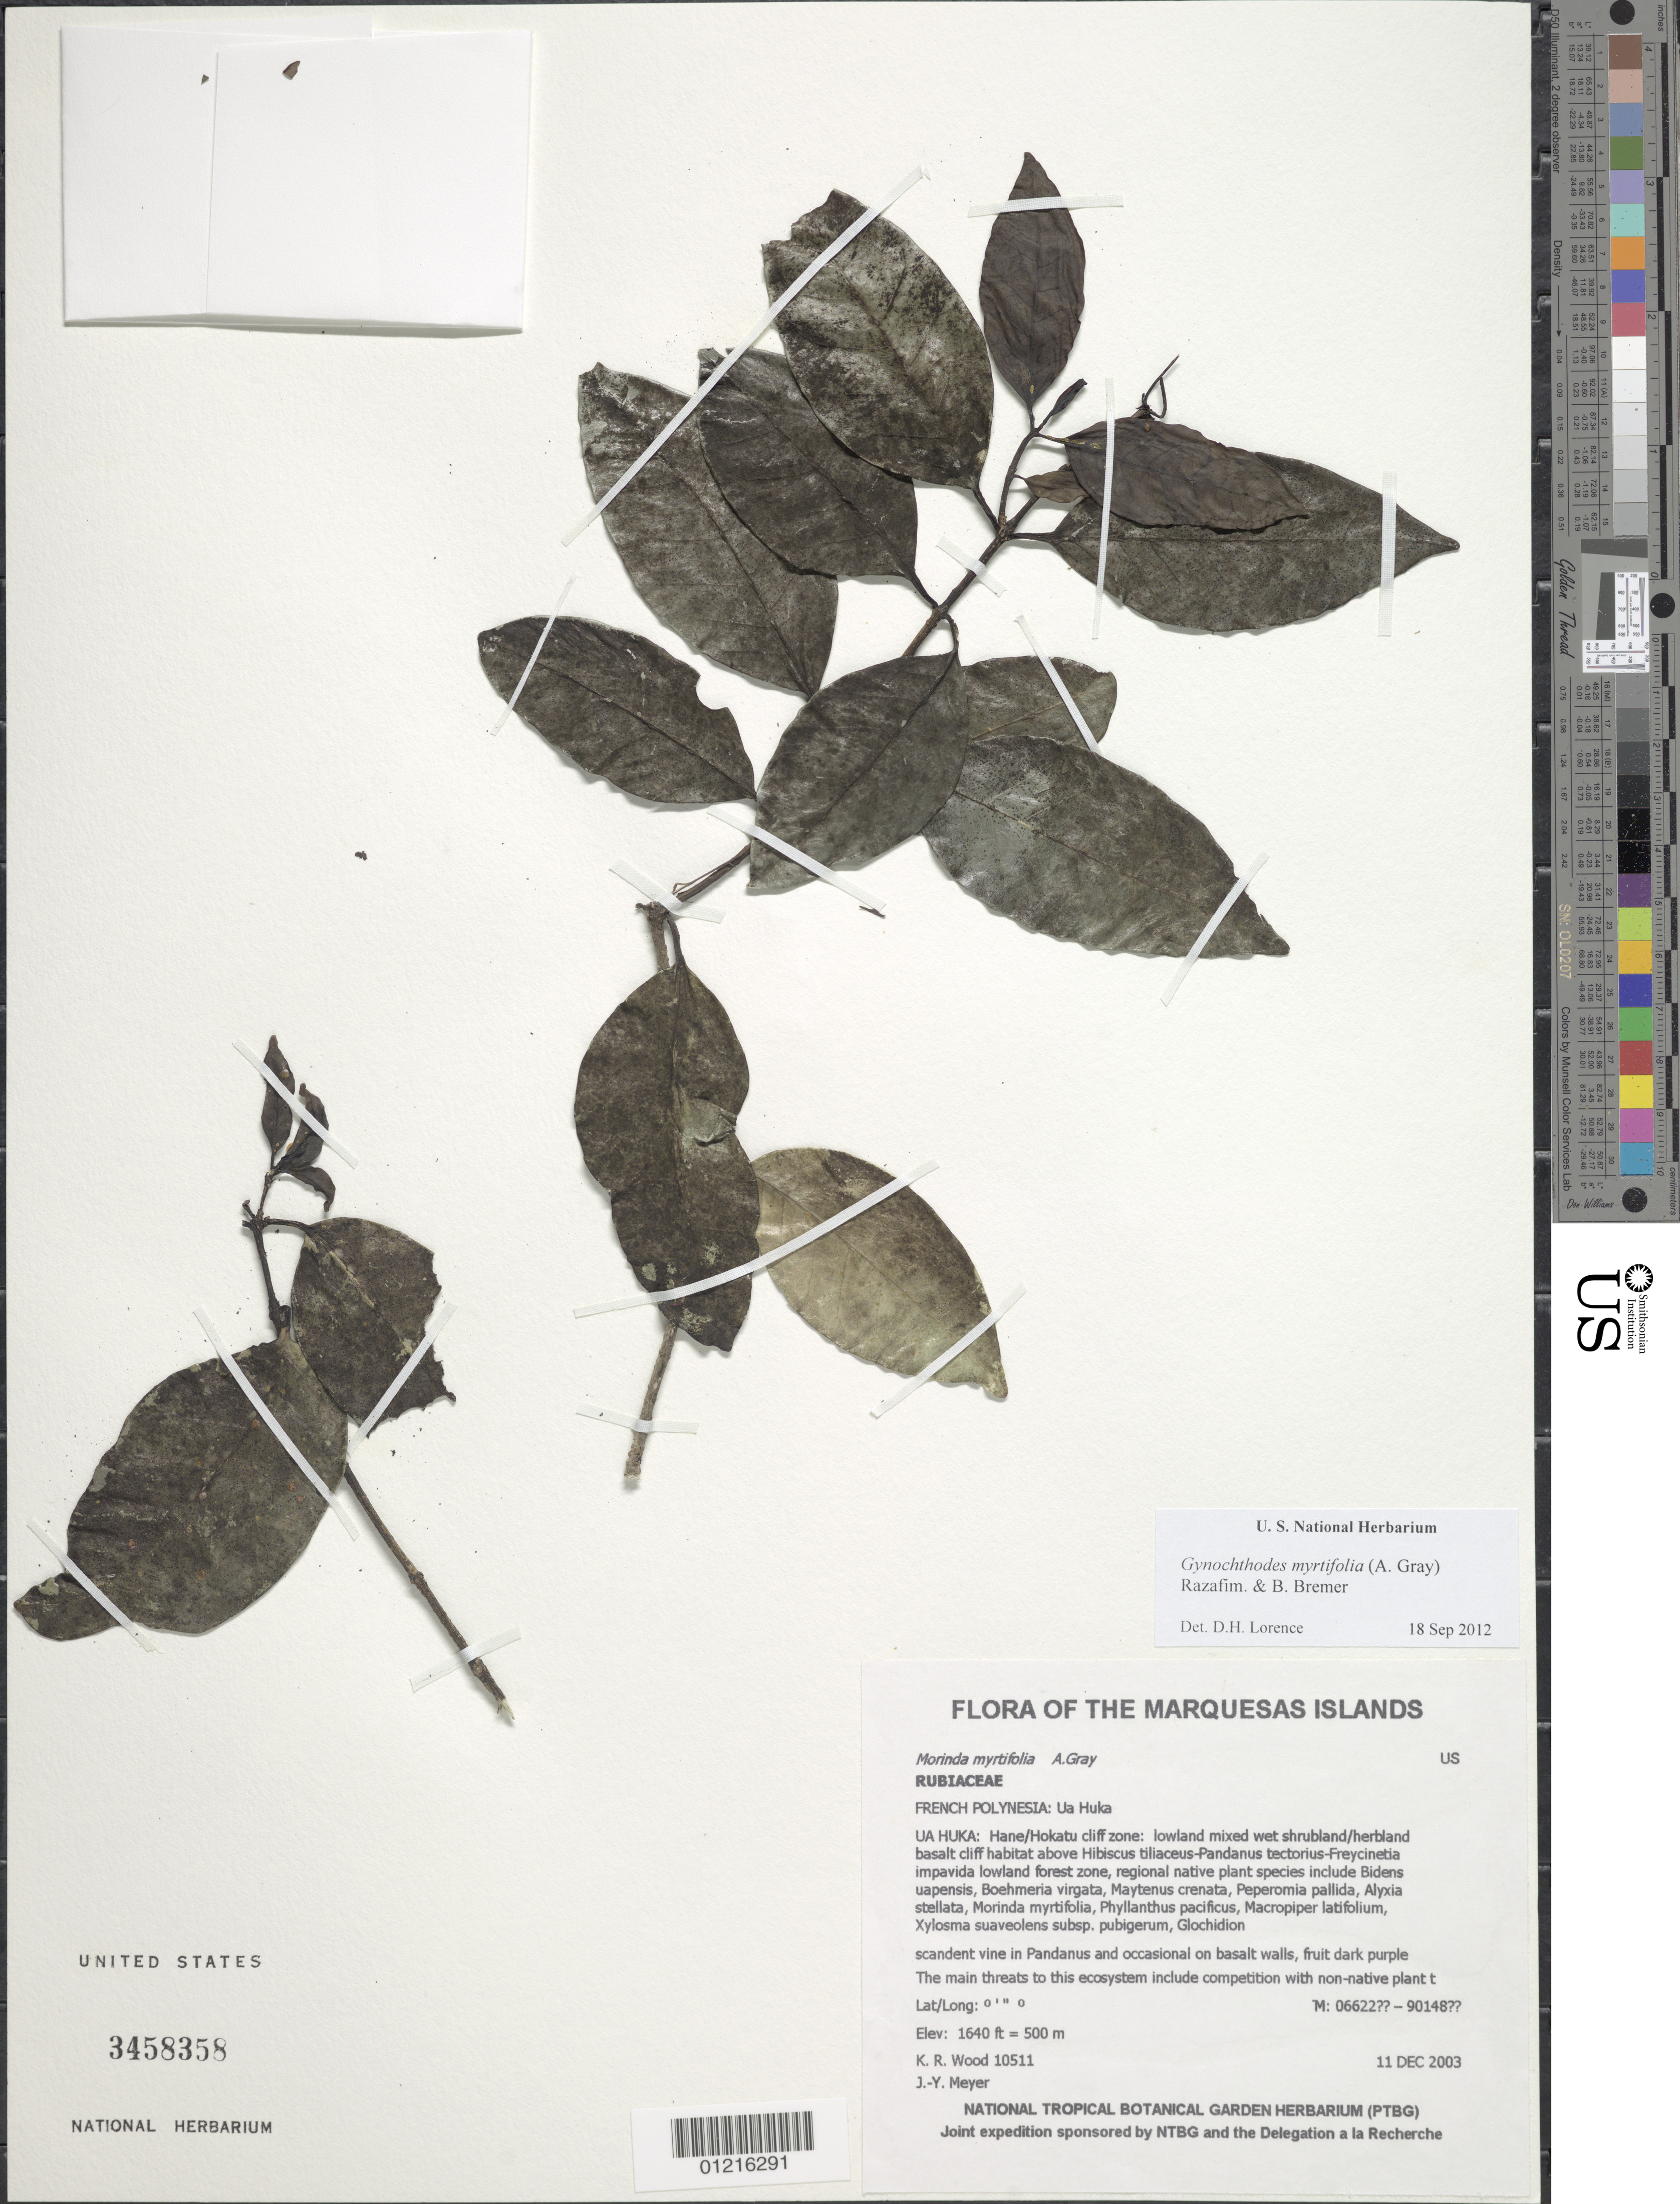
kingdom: Plantae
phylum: Tracheophyta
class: Magnoliopsida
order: Gentianales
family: Rubiaceae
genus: Gynochthodes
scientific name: Gynochthodes myrtifolia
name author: (A. Gray) Razafim. & B. Bremer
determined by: Lorence, David H., (PTBG), National Tropical Botanical Garden (UNITED STATES)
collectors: K. R. Wood & J.-Y. Meyer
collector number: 10511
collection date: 2003-12-11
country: French Polynesia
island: Ua Huka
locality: Hane/Hokatu cliff zone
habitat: Lowland mixed wet shrubland/herbland basalt cliff habitat above Hibiscus tiliaceus - Pandanus tectorius - Freycinetia impavida lowland forest zone. Cliff zone, S aspect, moderate or steep slope, closed, mesic to wet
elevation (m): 500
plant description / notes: Competition with non-native plant taxa such as Psidium guajava, Ageratum conyzoides, Zingiber zerumbet, Paspalum conjugatum, Coffea arabica, Oplismenus compositus, and Kyllinga brevifolia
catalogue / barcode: US 3458358